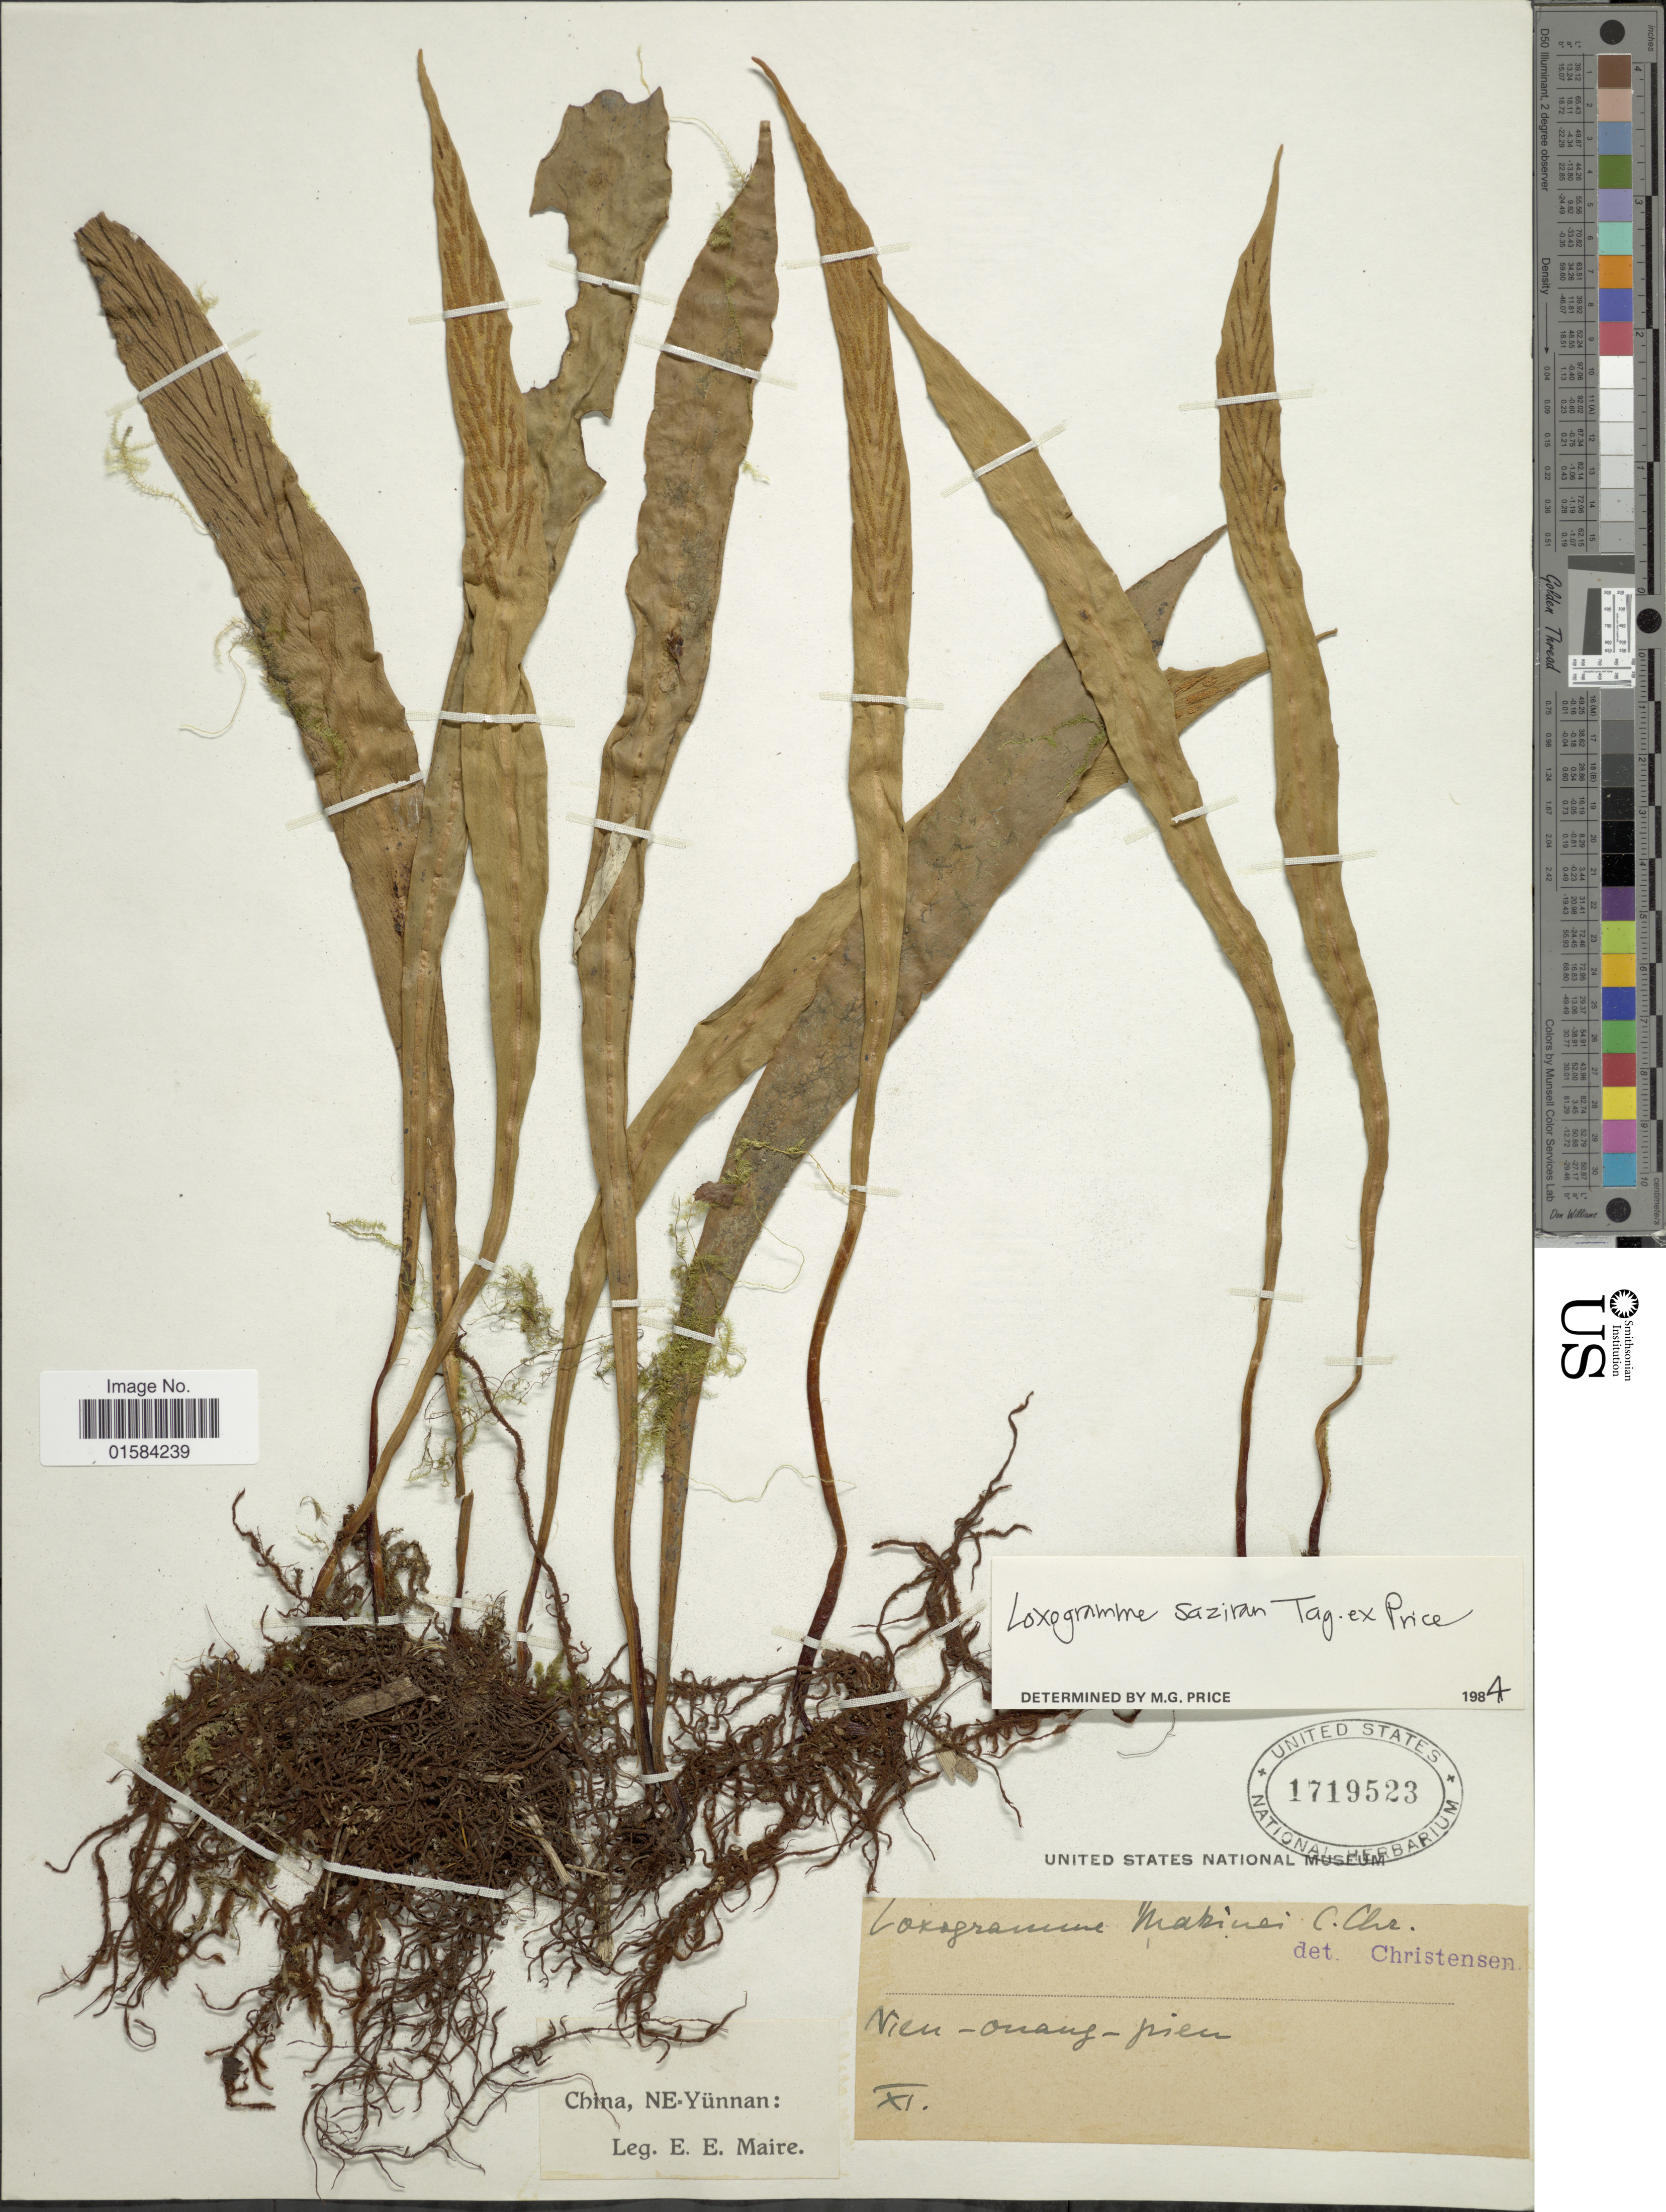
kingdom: Plantae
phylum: Tracheophyta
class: Polypodiopsida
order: Polypodiales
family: Polypodiaceae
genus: Loxogramme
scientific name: Loxogramme saziran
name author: Tagawa ex M.G. Price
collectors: E. E. Maire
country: China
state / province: Yunnan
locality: China, NE-Yunnan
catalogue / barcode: US 1719523